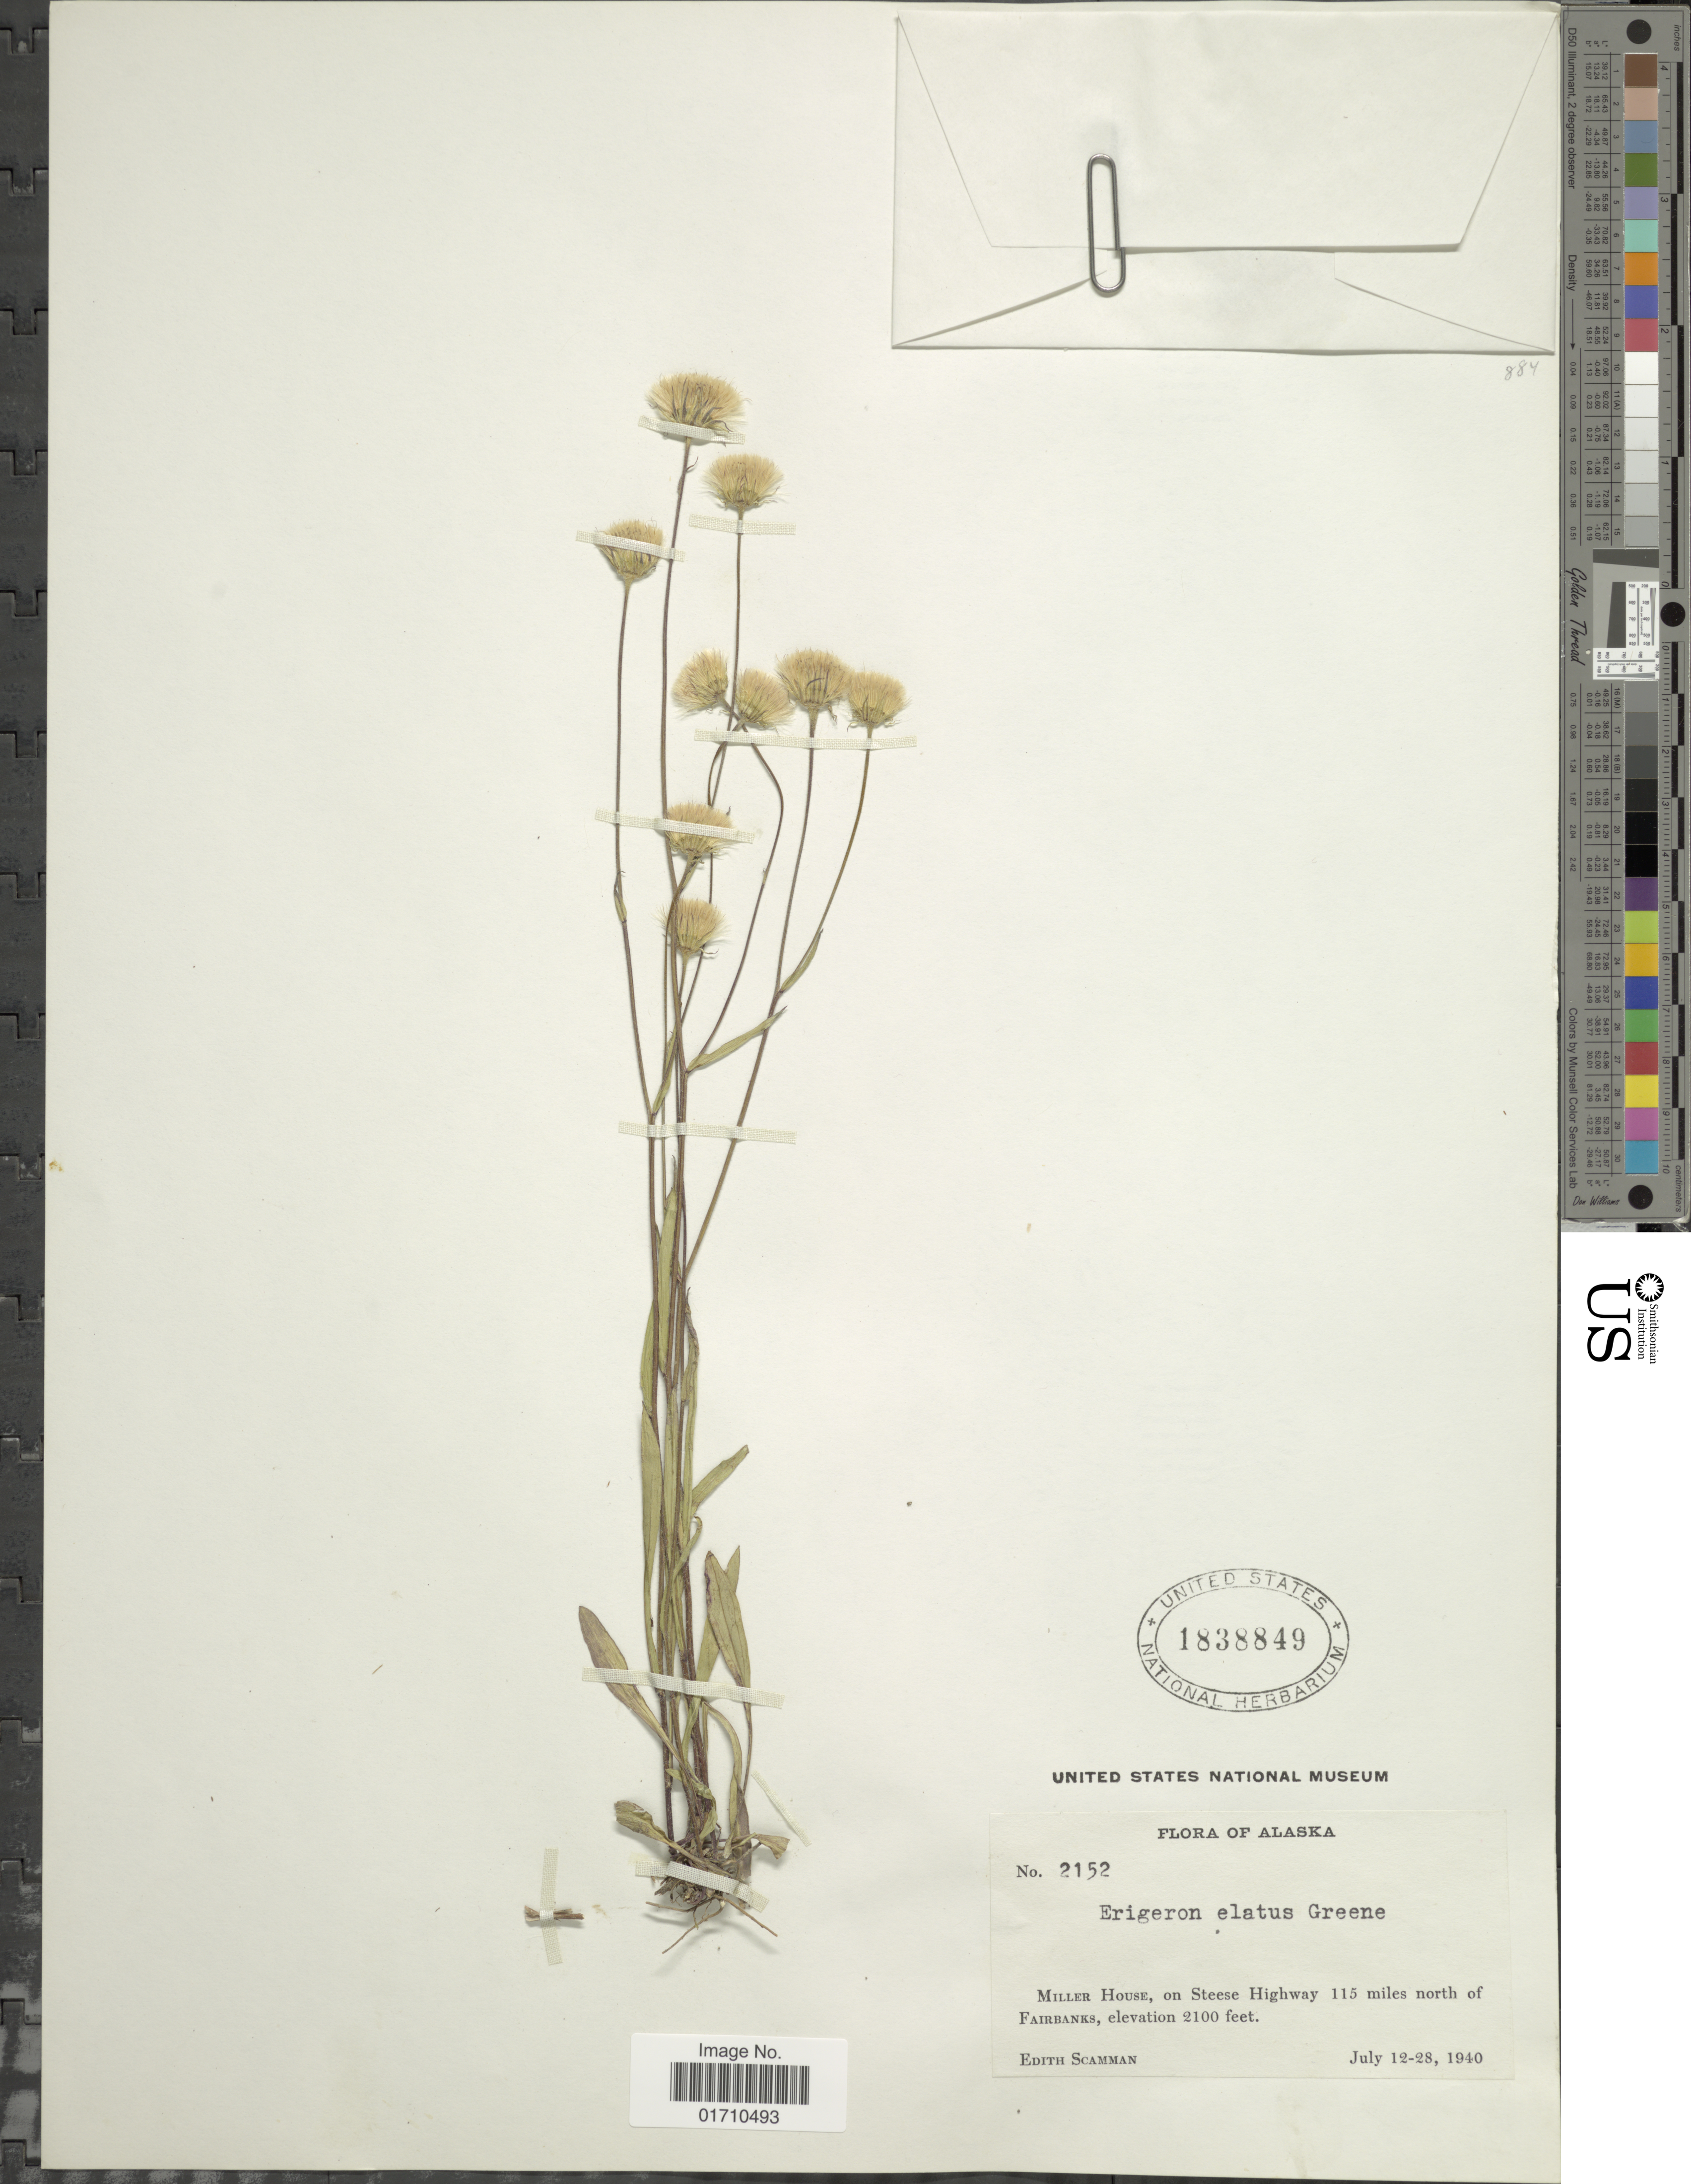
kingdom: Plantae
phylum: Tracheophyta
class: Magnoliopsida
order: Asterales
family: Asteraceae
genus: Erigeron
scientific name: Erigeron acris var. elatus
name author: (Hook.) Cronq.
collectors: E. Scamman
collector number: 2152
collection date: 1940-07-12/1940-07-28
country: United States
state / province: Alaska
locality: Miller House, on Steese Highway 115 miles north of Fairbanks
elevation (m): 640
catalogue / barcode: US 1838849